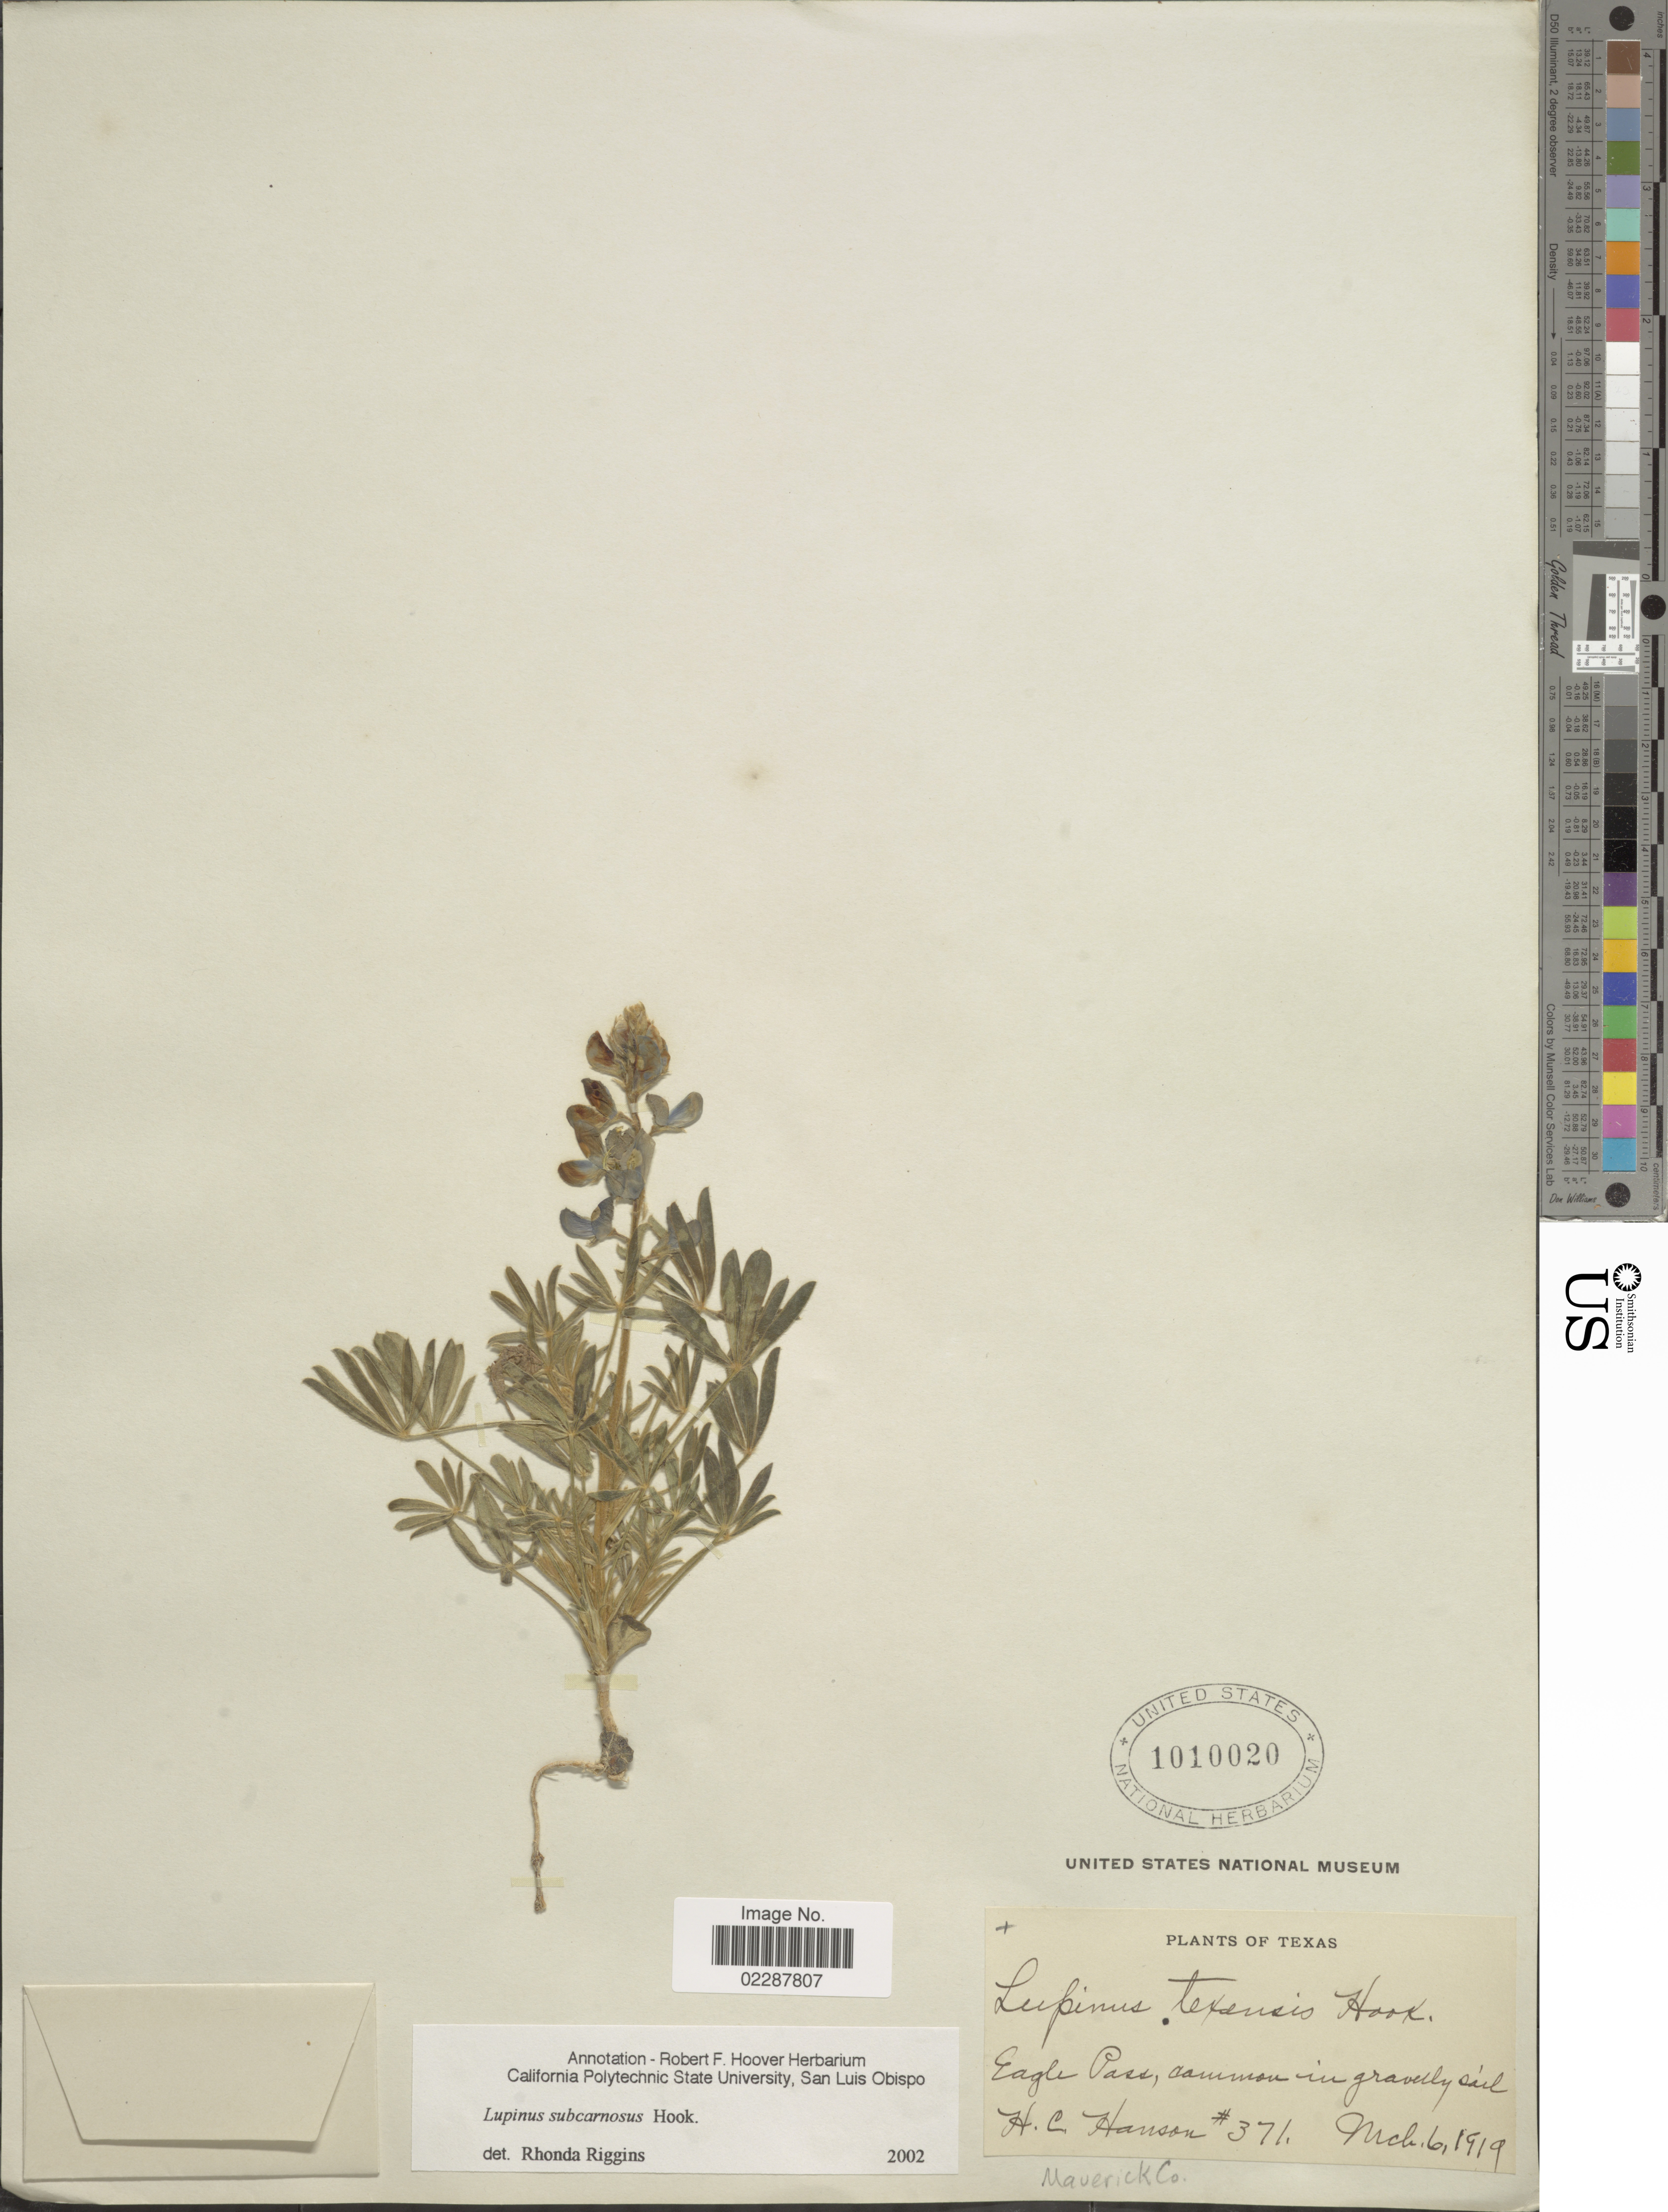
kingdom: Plantae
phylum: Tracheophyta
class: Magnoliopsida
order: Fabales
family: Fabaceae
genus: Lupinus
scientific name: Lupinus subcarnosus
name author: Hook.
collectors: H. Hanson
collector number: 371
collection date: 1919-03-06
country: United States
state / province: Texas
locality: Eagle Pass, Maverick Co.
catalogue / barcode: US 1010020